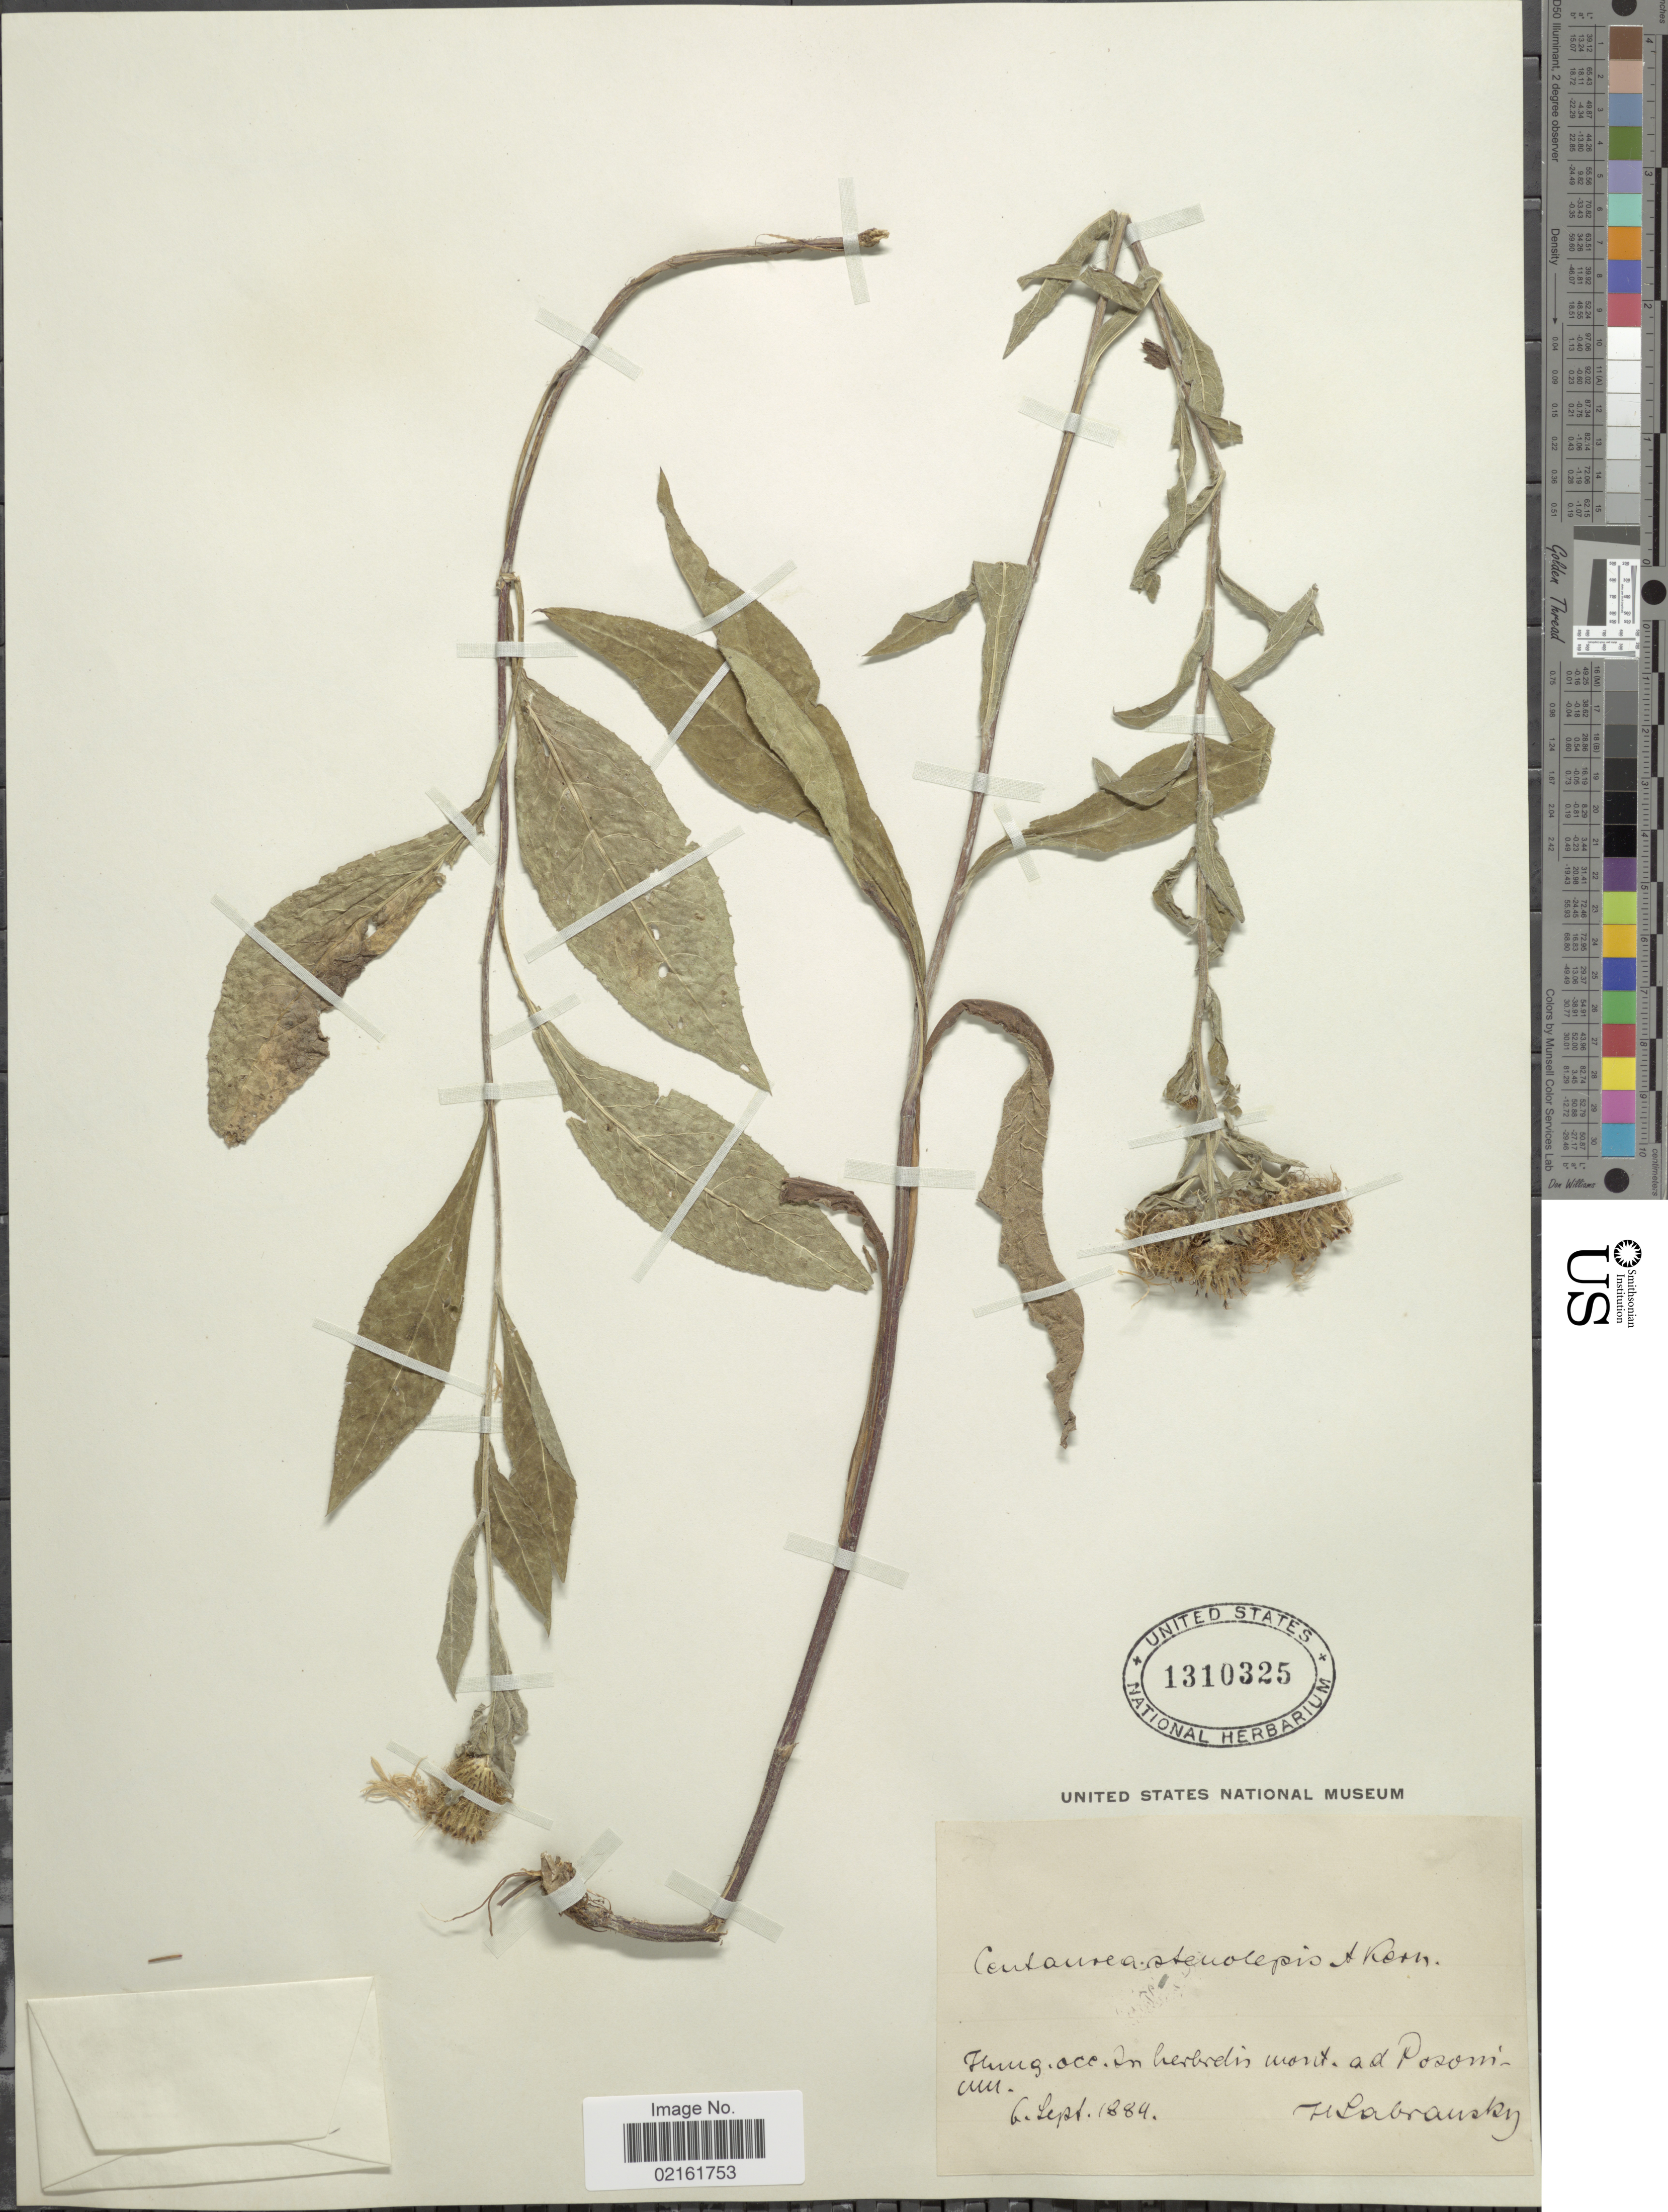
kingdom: Plantae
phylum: Tracheophyta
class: Magnoliopsida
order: Asterales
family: Asteraceae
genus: Centaurea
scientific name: Centaurea stenolepis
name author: A. Kern.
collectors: H. Labransky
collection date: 1884-09-06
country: Hungary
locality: Hung. occ. In herbretis wout. ad Posomium [interpreted]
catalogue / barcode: US 1310325